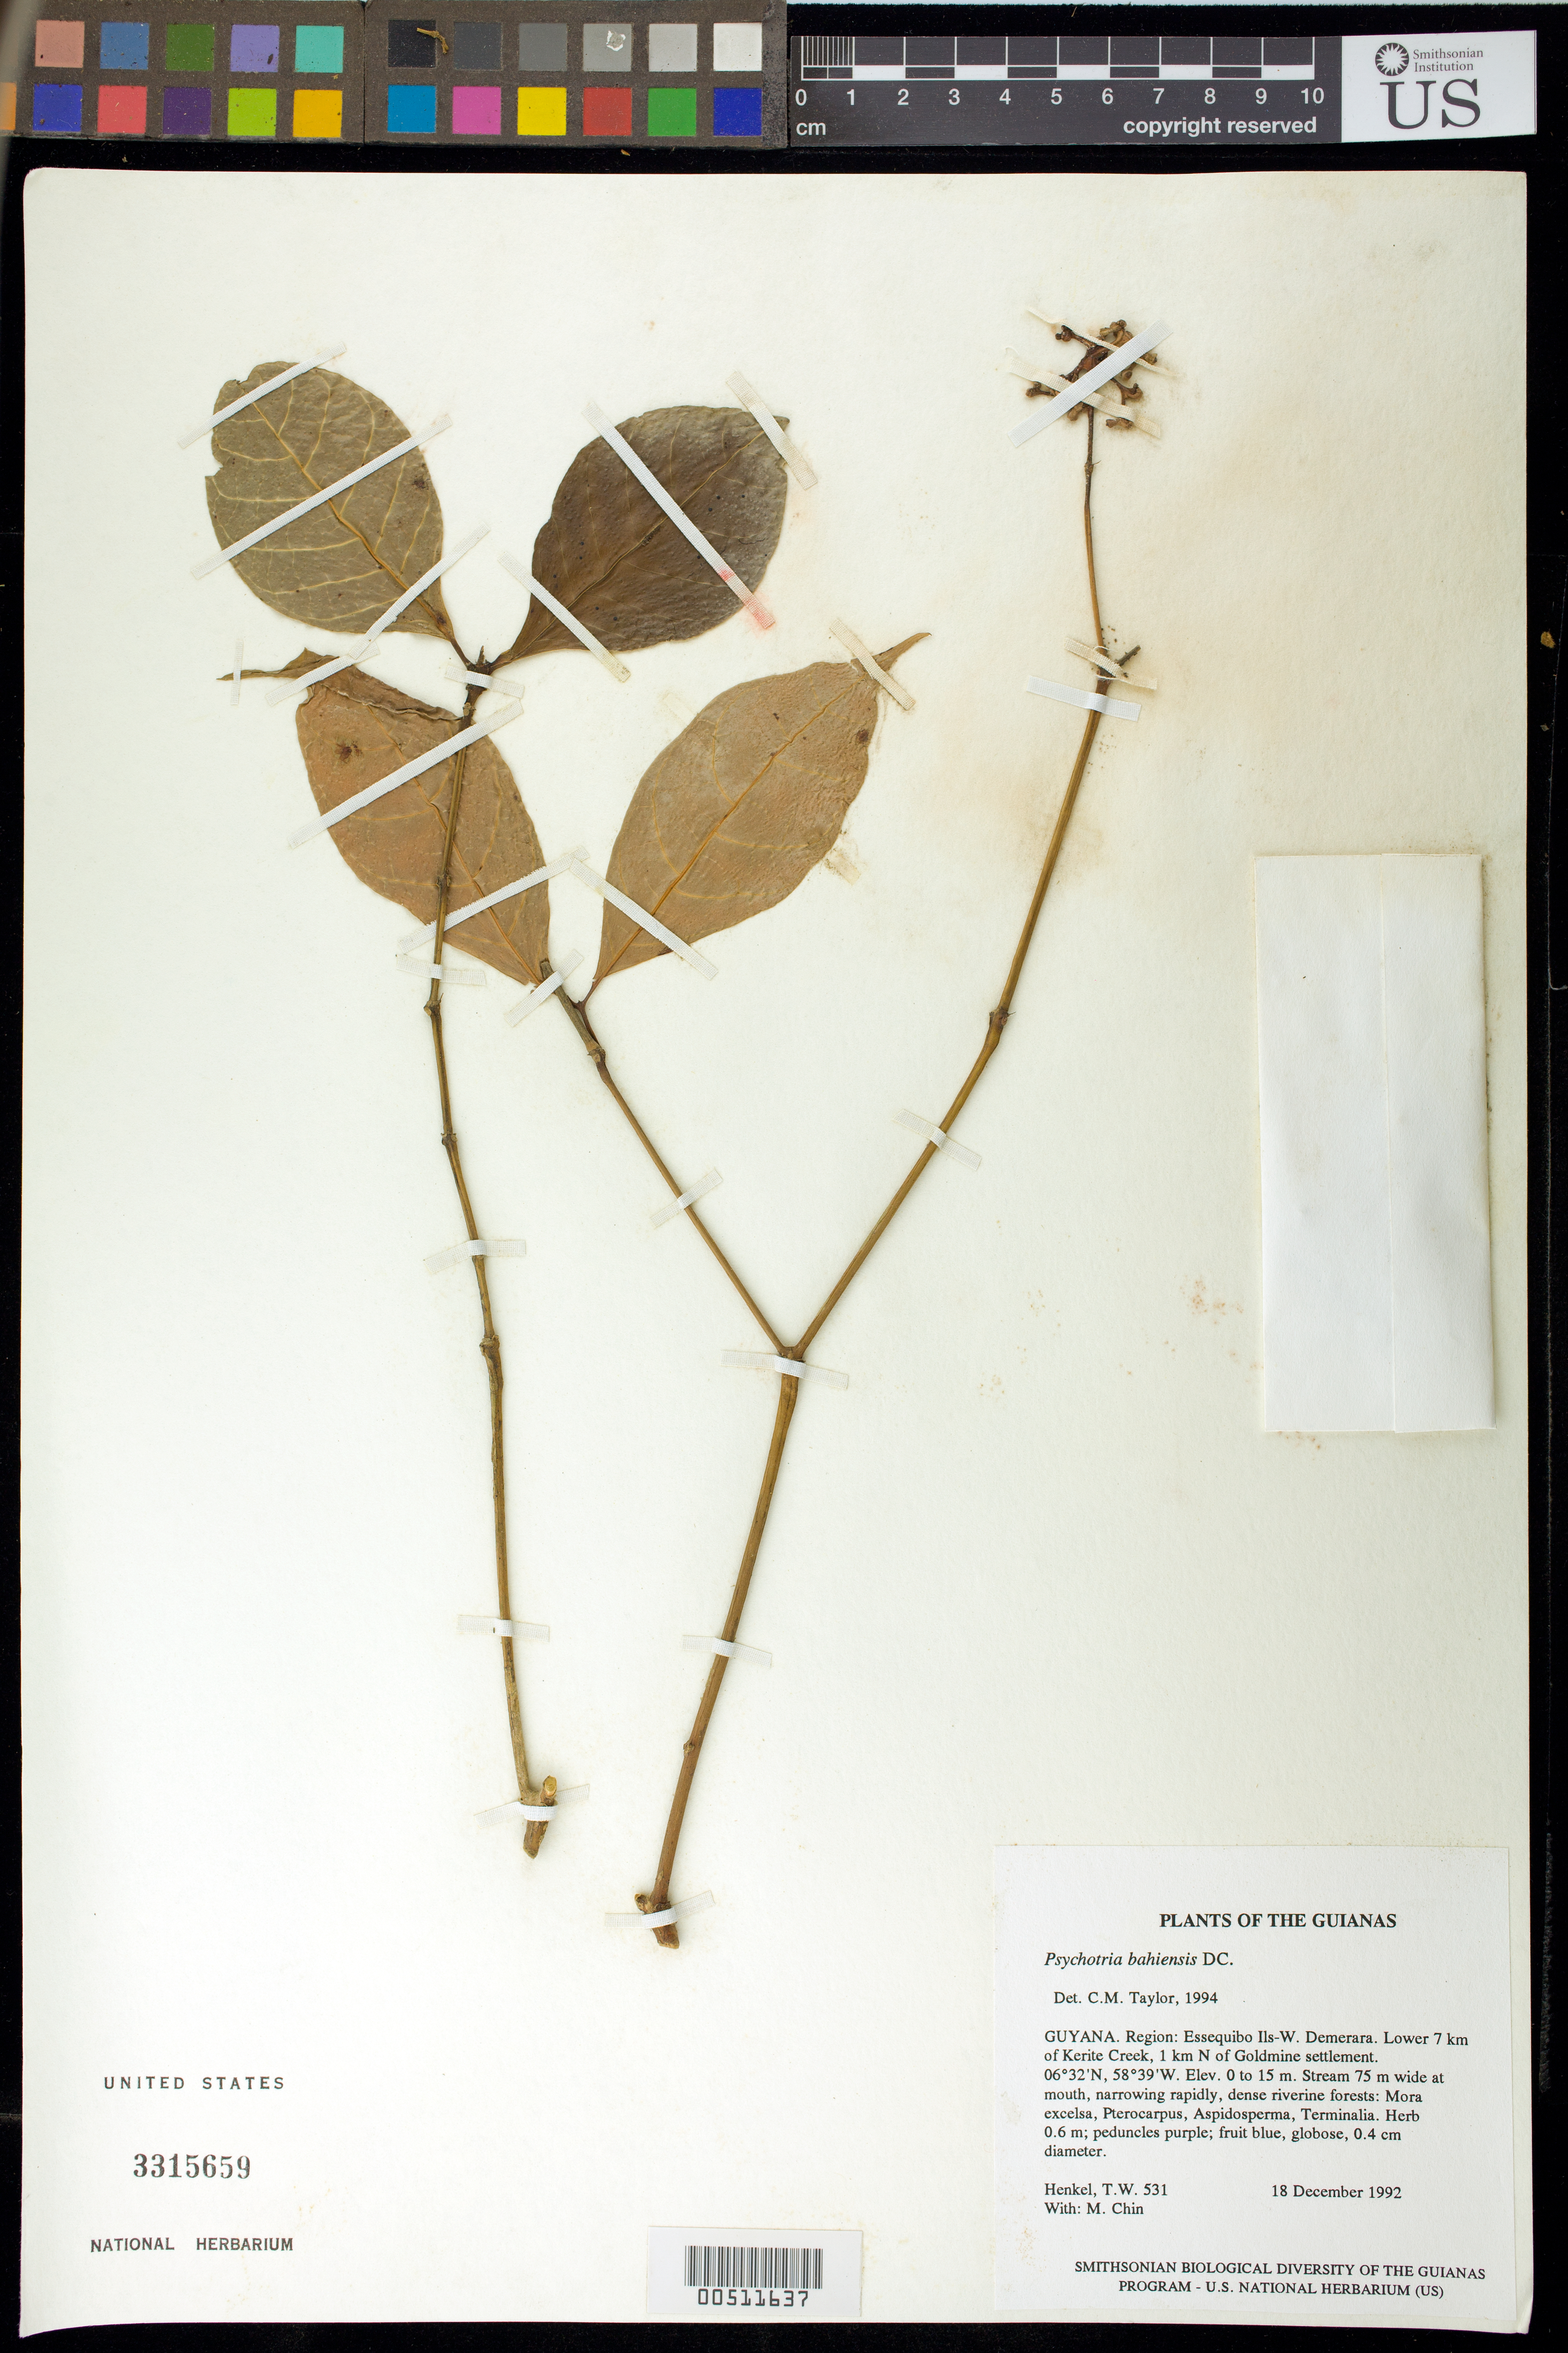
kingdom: Plantae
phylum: Tracheophyta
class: Magnoliopsida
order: Gentianales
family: Rubiaceae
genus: Psychotria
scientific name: Psychotria bahiensis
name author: DC.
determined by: Taylor, Charlotte M.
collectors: T. Henkel & M. Chin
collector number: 531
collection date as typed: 18 December 1992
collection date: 1992-12-18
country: Guyana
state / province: Essequibo Isl-W. Demerara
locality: Lower 7 km of Kerite Creek, 1 km N of Goldmine settlement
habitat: Stream 75 m wide at mouth, narrowing rapidly, dense riverine forests: Mora excelsa, Pterocarpus, Aspidosperma, Terminalia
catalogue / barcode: US 3315659